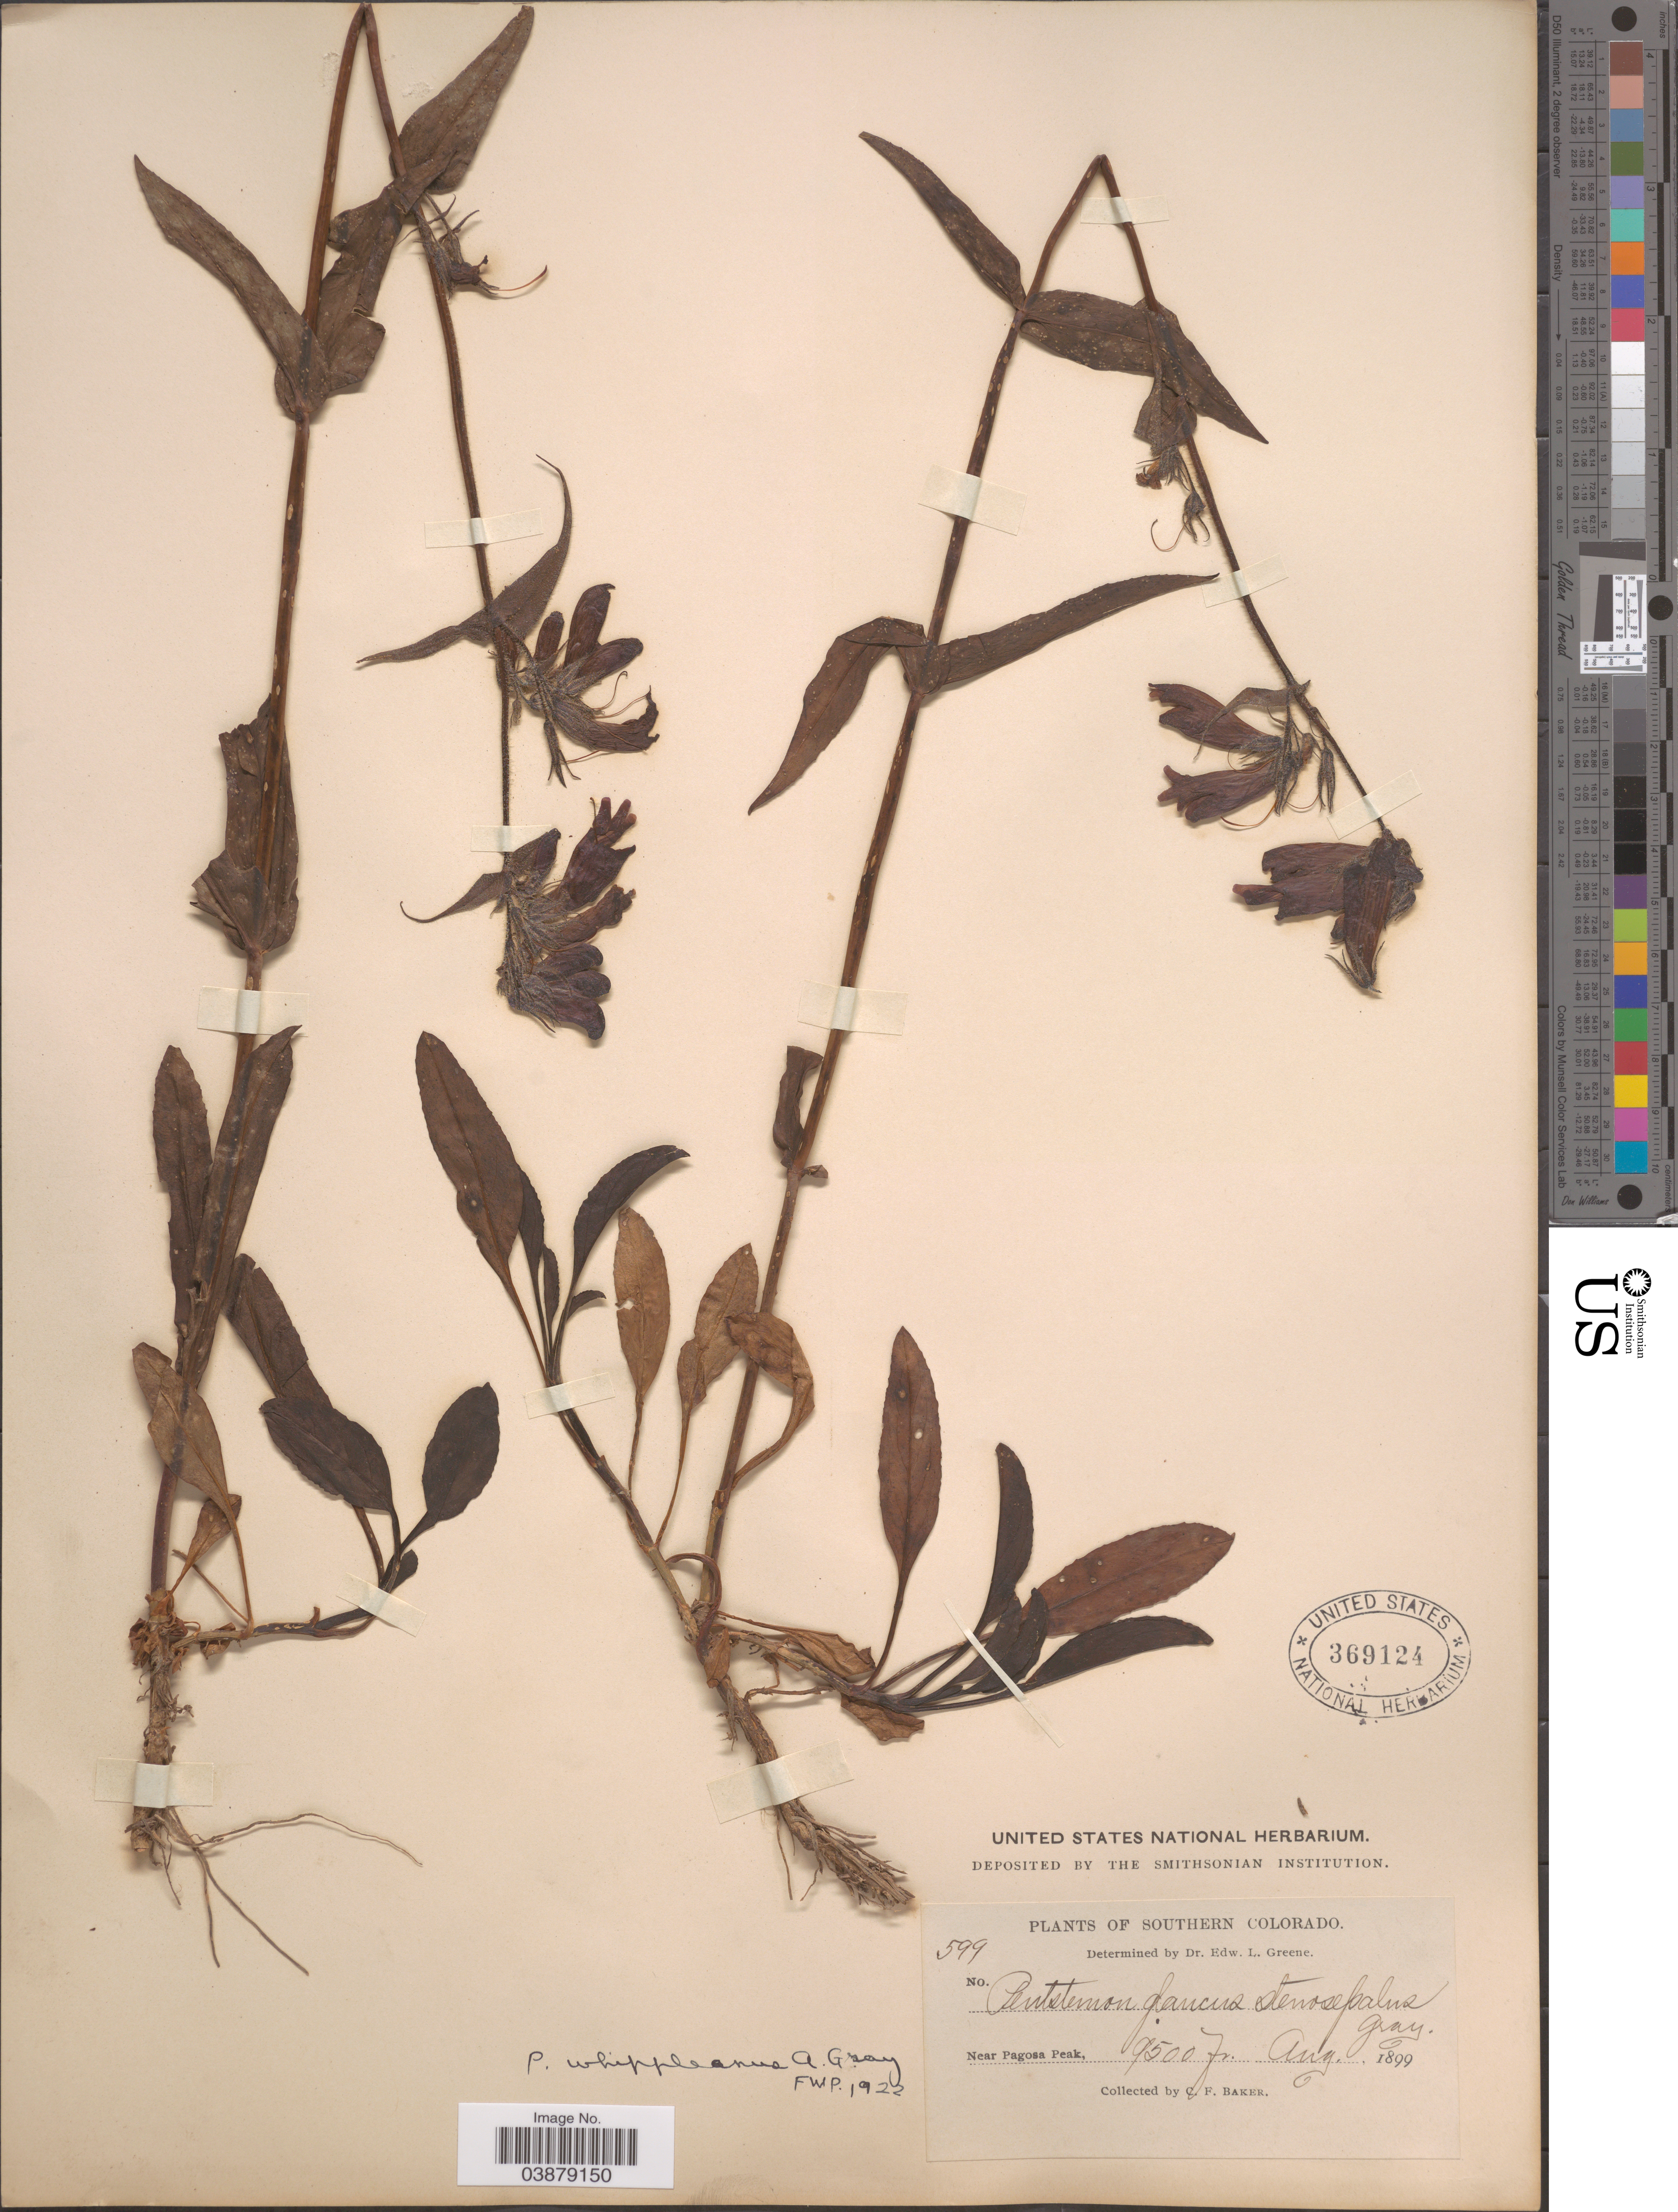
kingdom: Plantae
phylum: Tracheophyta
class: Magnoliopsida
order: Lamiales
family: Plantaginaceae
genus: Penstemon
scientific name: Penstemon whippleanus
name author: A. Gray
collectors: C. F. Baker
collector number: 599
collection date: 1899-08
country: United States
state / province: Colorado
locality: Southern Colorado. Near Pagosa Peak.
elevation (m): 2896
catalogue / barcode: US 369124